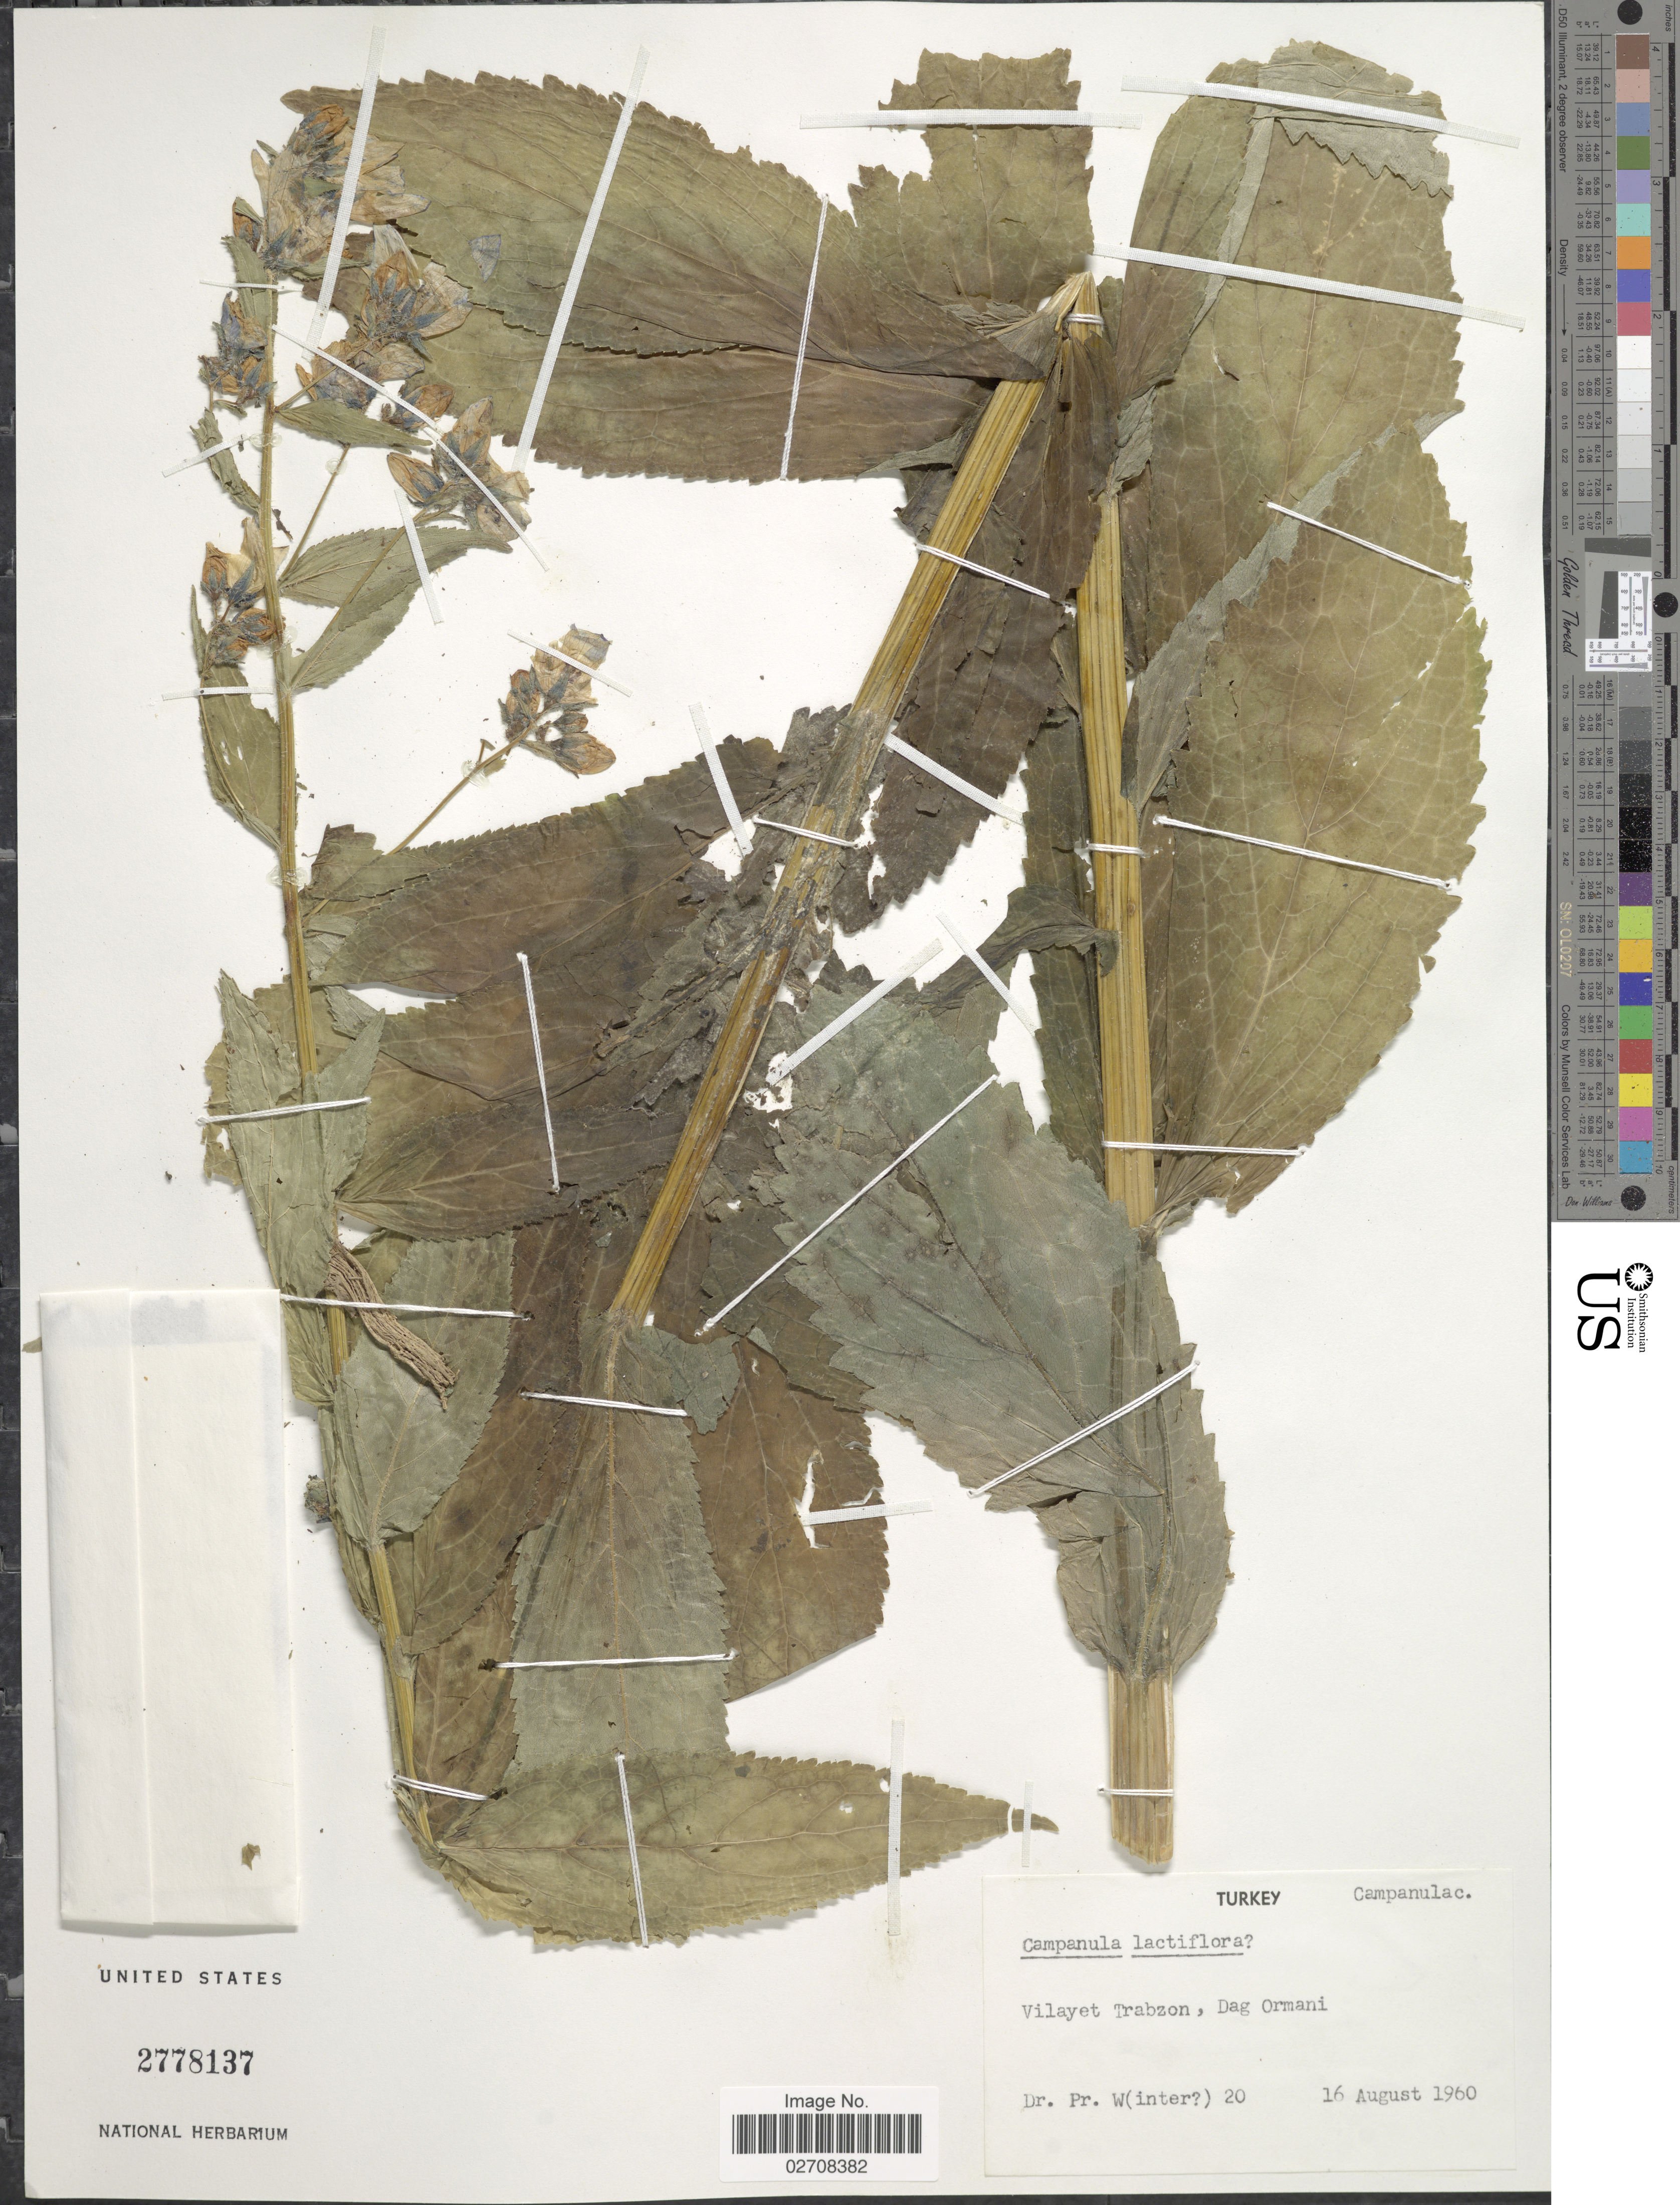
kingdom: Plantae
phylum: Tracheophyta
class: Magnoliopsida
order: Asterales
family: Campanulaceae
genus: Campanula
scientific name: Campanula lactiflora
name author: M. Bieb.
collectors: P. Winter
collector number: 20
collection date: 1960-08-16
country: Turkey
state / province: Trabzon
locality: Vilayet, Dag Ormani.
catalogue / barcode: US 2778137